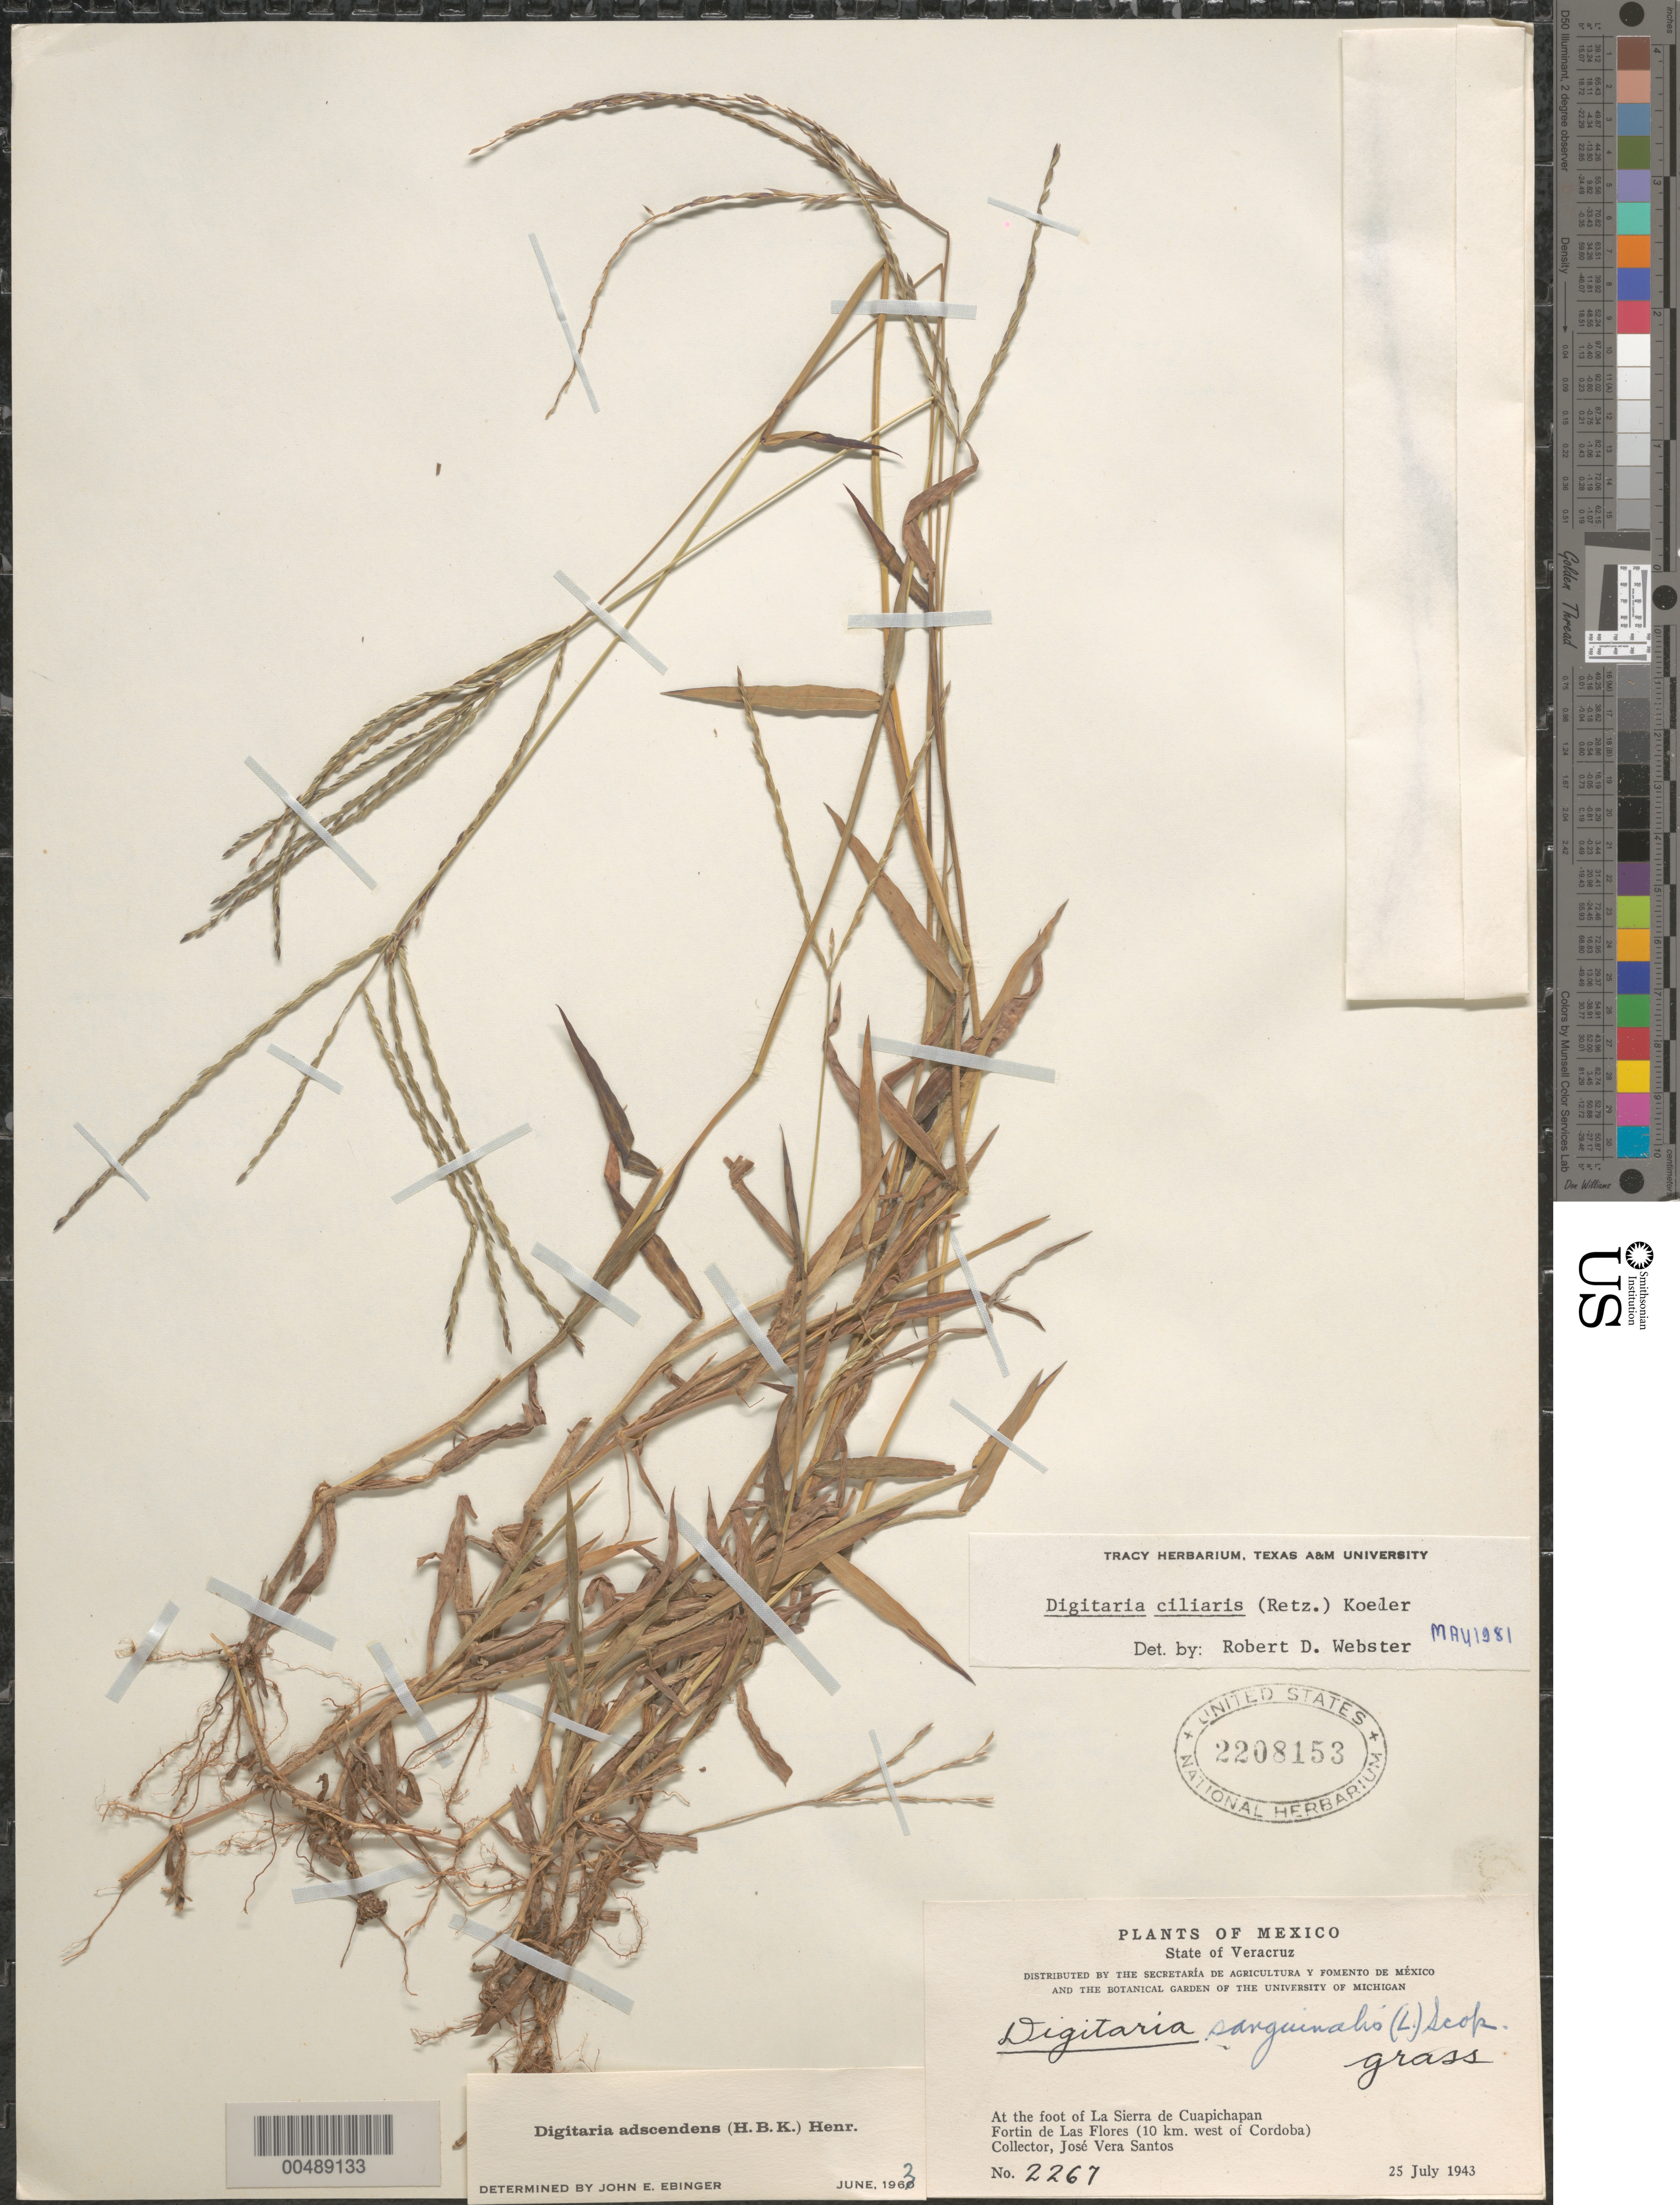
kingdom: Plantae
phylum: Tracheophyta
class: Liliopsida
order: Poales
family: Poaceae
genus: Digitaria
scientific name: Digitaria ciliaris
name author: (Retz.) Koeler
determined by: Webster, J. V.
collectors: J. V. Santos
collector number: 2267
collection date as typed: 25 Jul 1943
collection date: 1943-07-25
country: Mexico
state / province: Veracruz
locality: At the foot of La Sierra de Cuapichapan, Fortin de Las Flores (10 km W of Córdoba)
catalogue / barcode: US 2208153